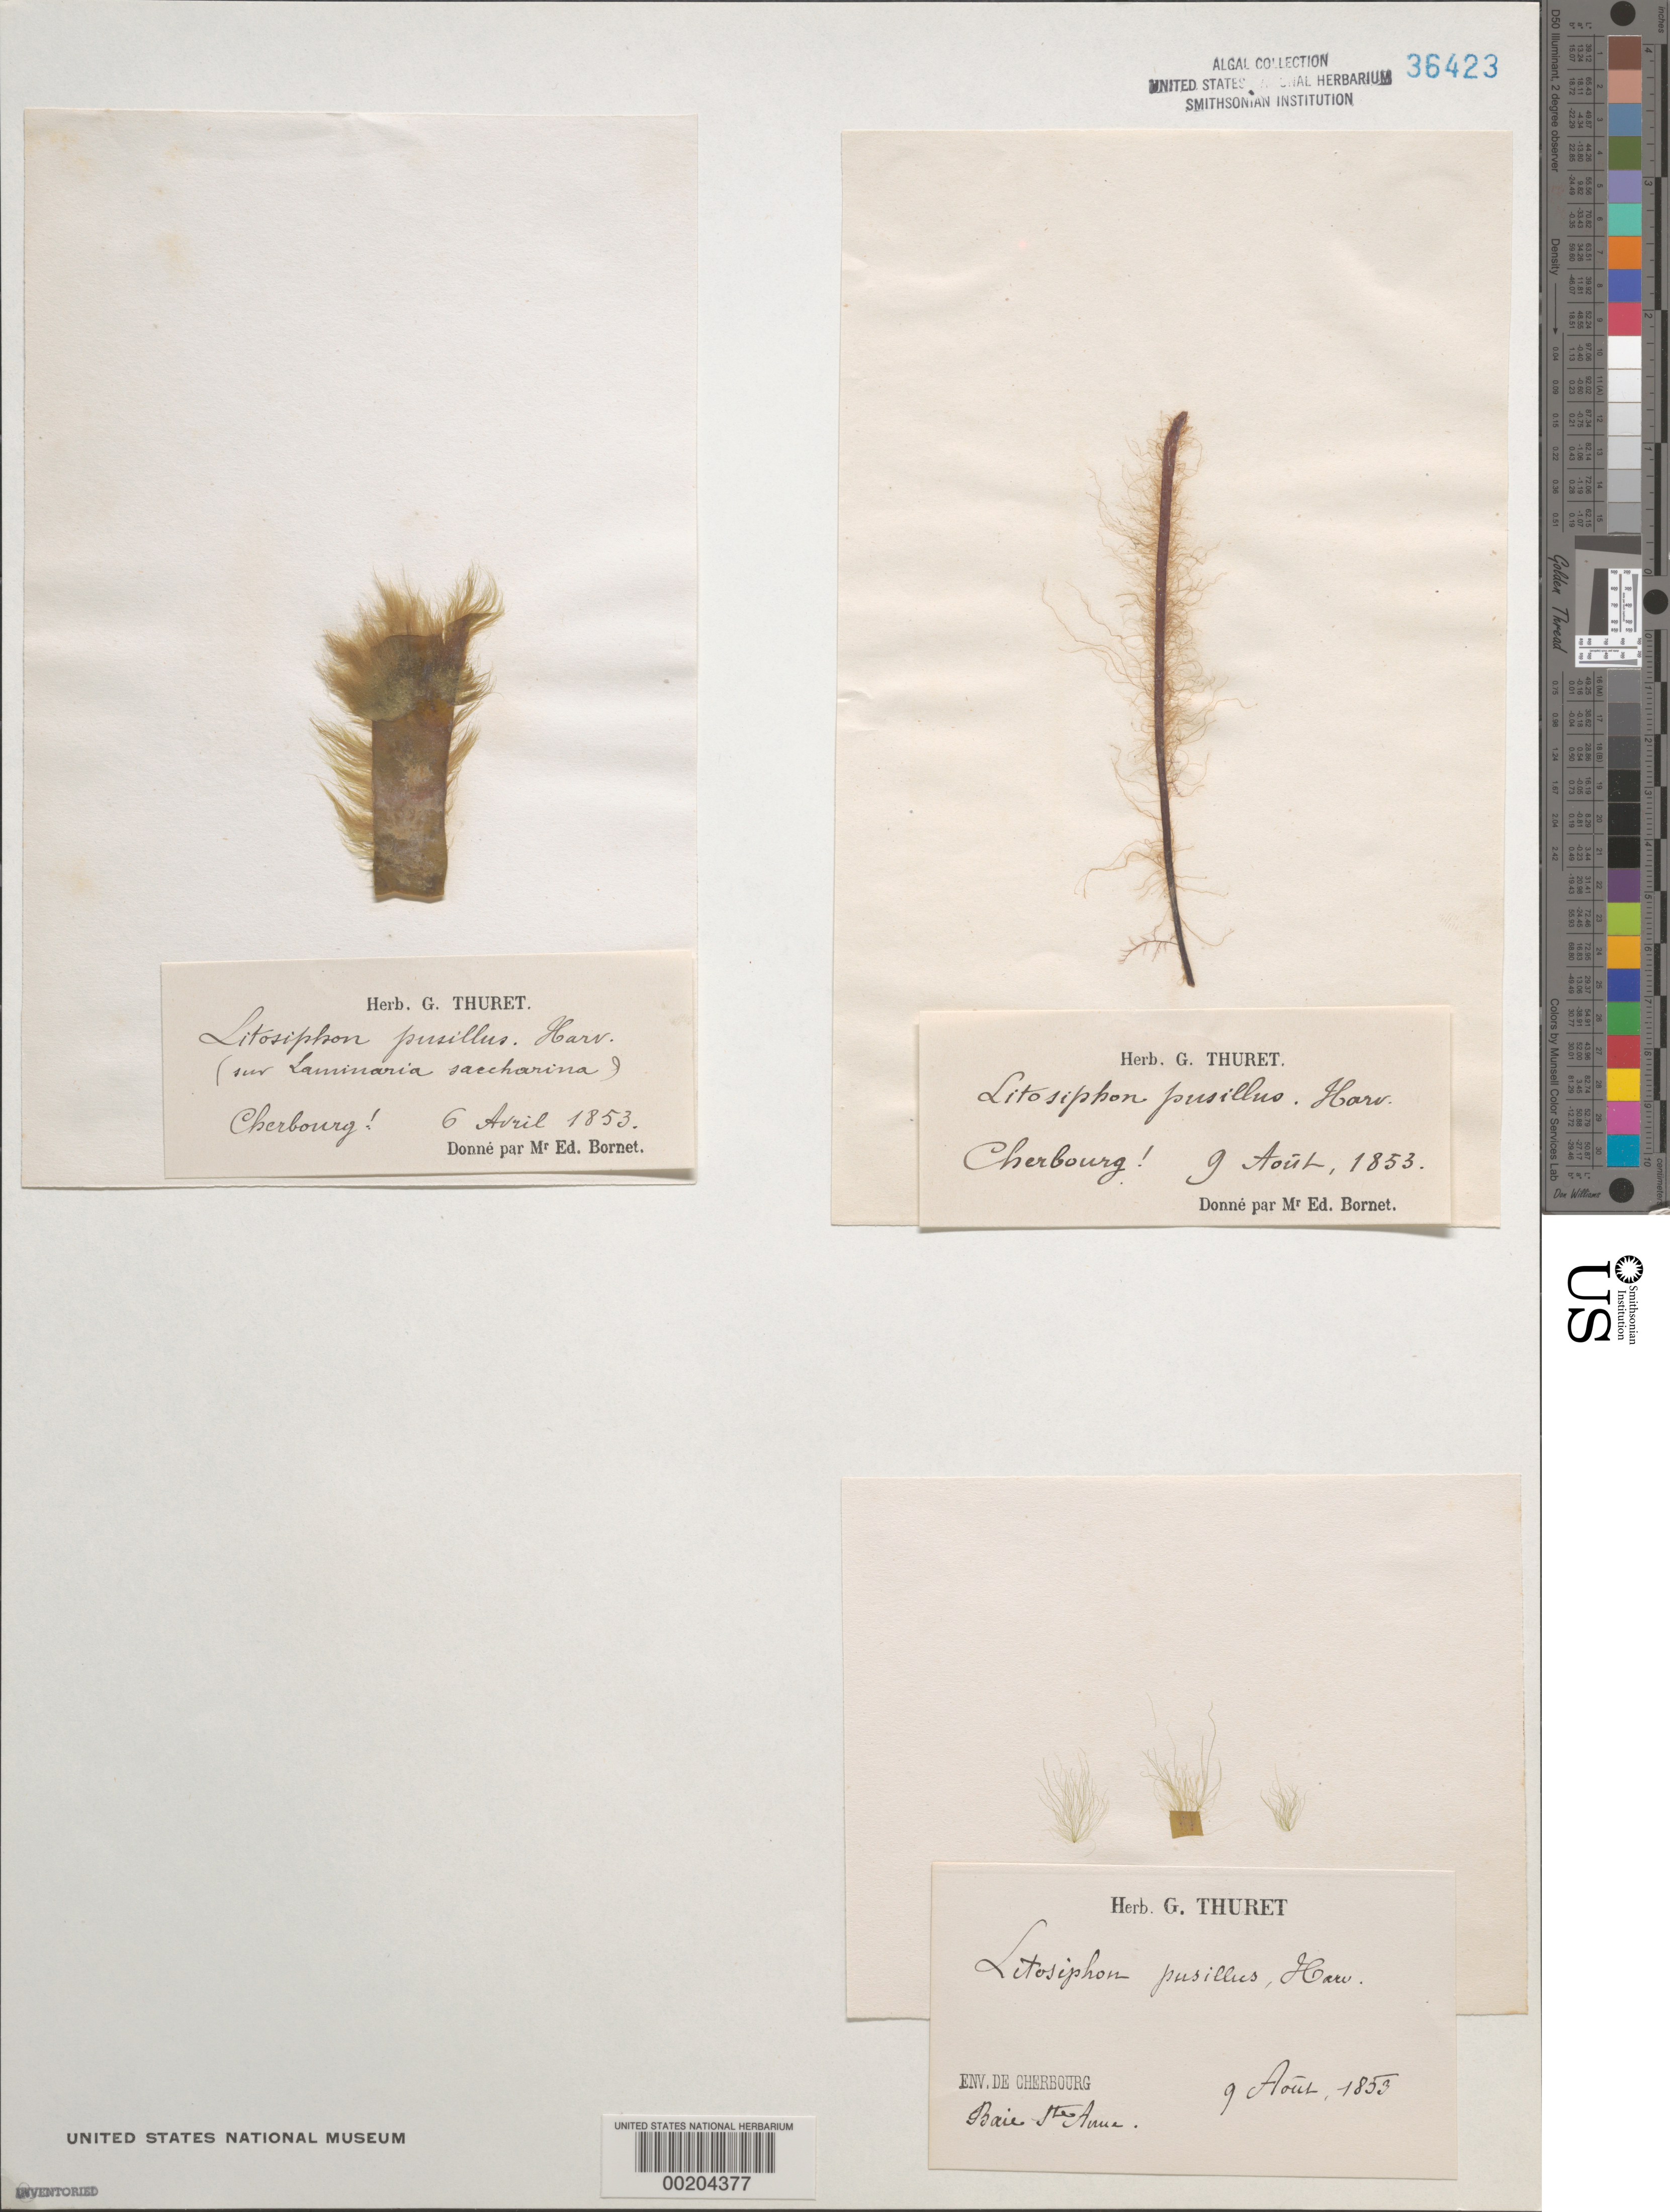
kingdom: Chromista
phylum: Ochrophyta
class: Phaeophyceae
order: Dictyosiphonales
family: Punctariaceae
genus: Litosiphon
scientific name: Litosiphon laminariae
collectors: Thuret, G. (herbarium)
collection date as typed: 06 Apr 1853 AND 09 Aug 1853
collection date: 1853-04-06,1853-08-09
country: France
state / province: Normandie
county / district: Manche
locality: Cherbourg and baie sainte anne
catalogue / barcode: US 36423